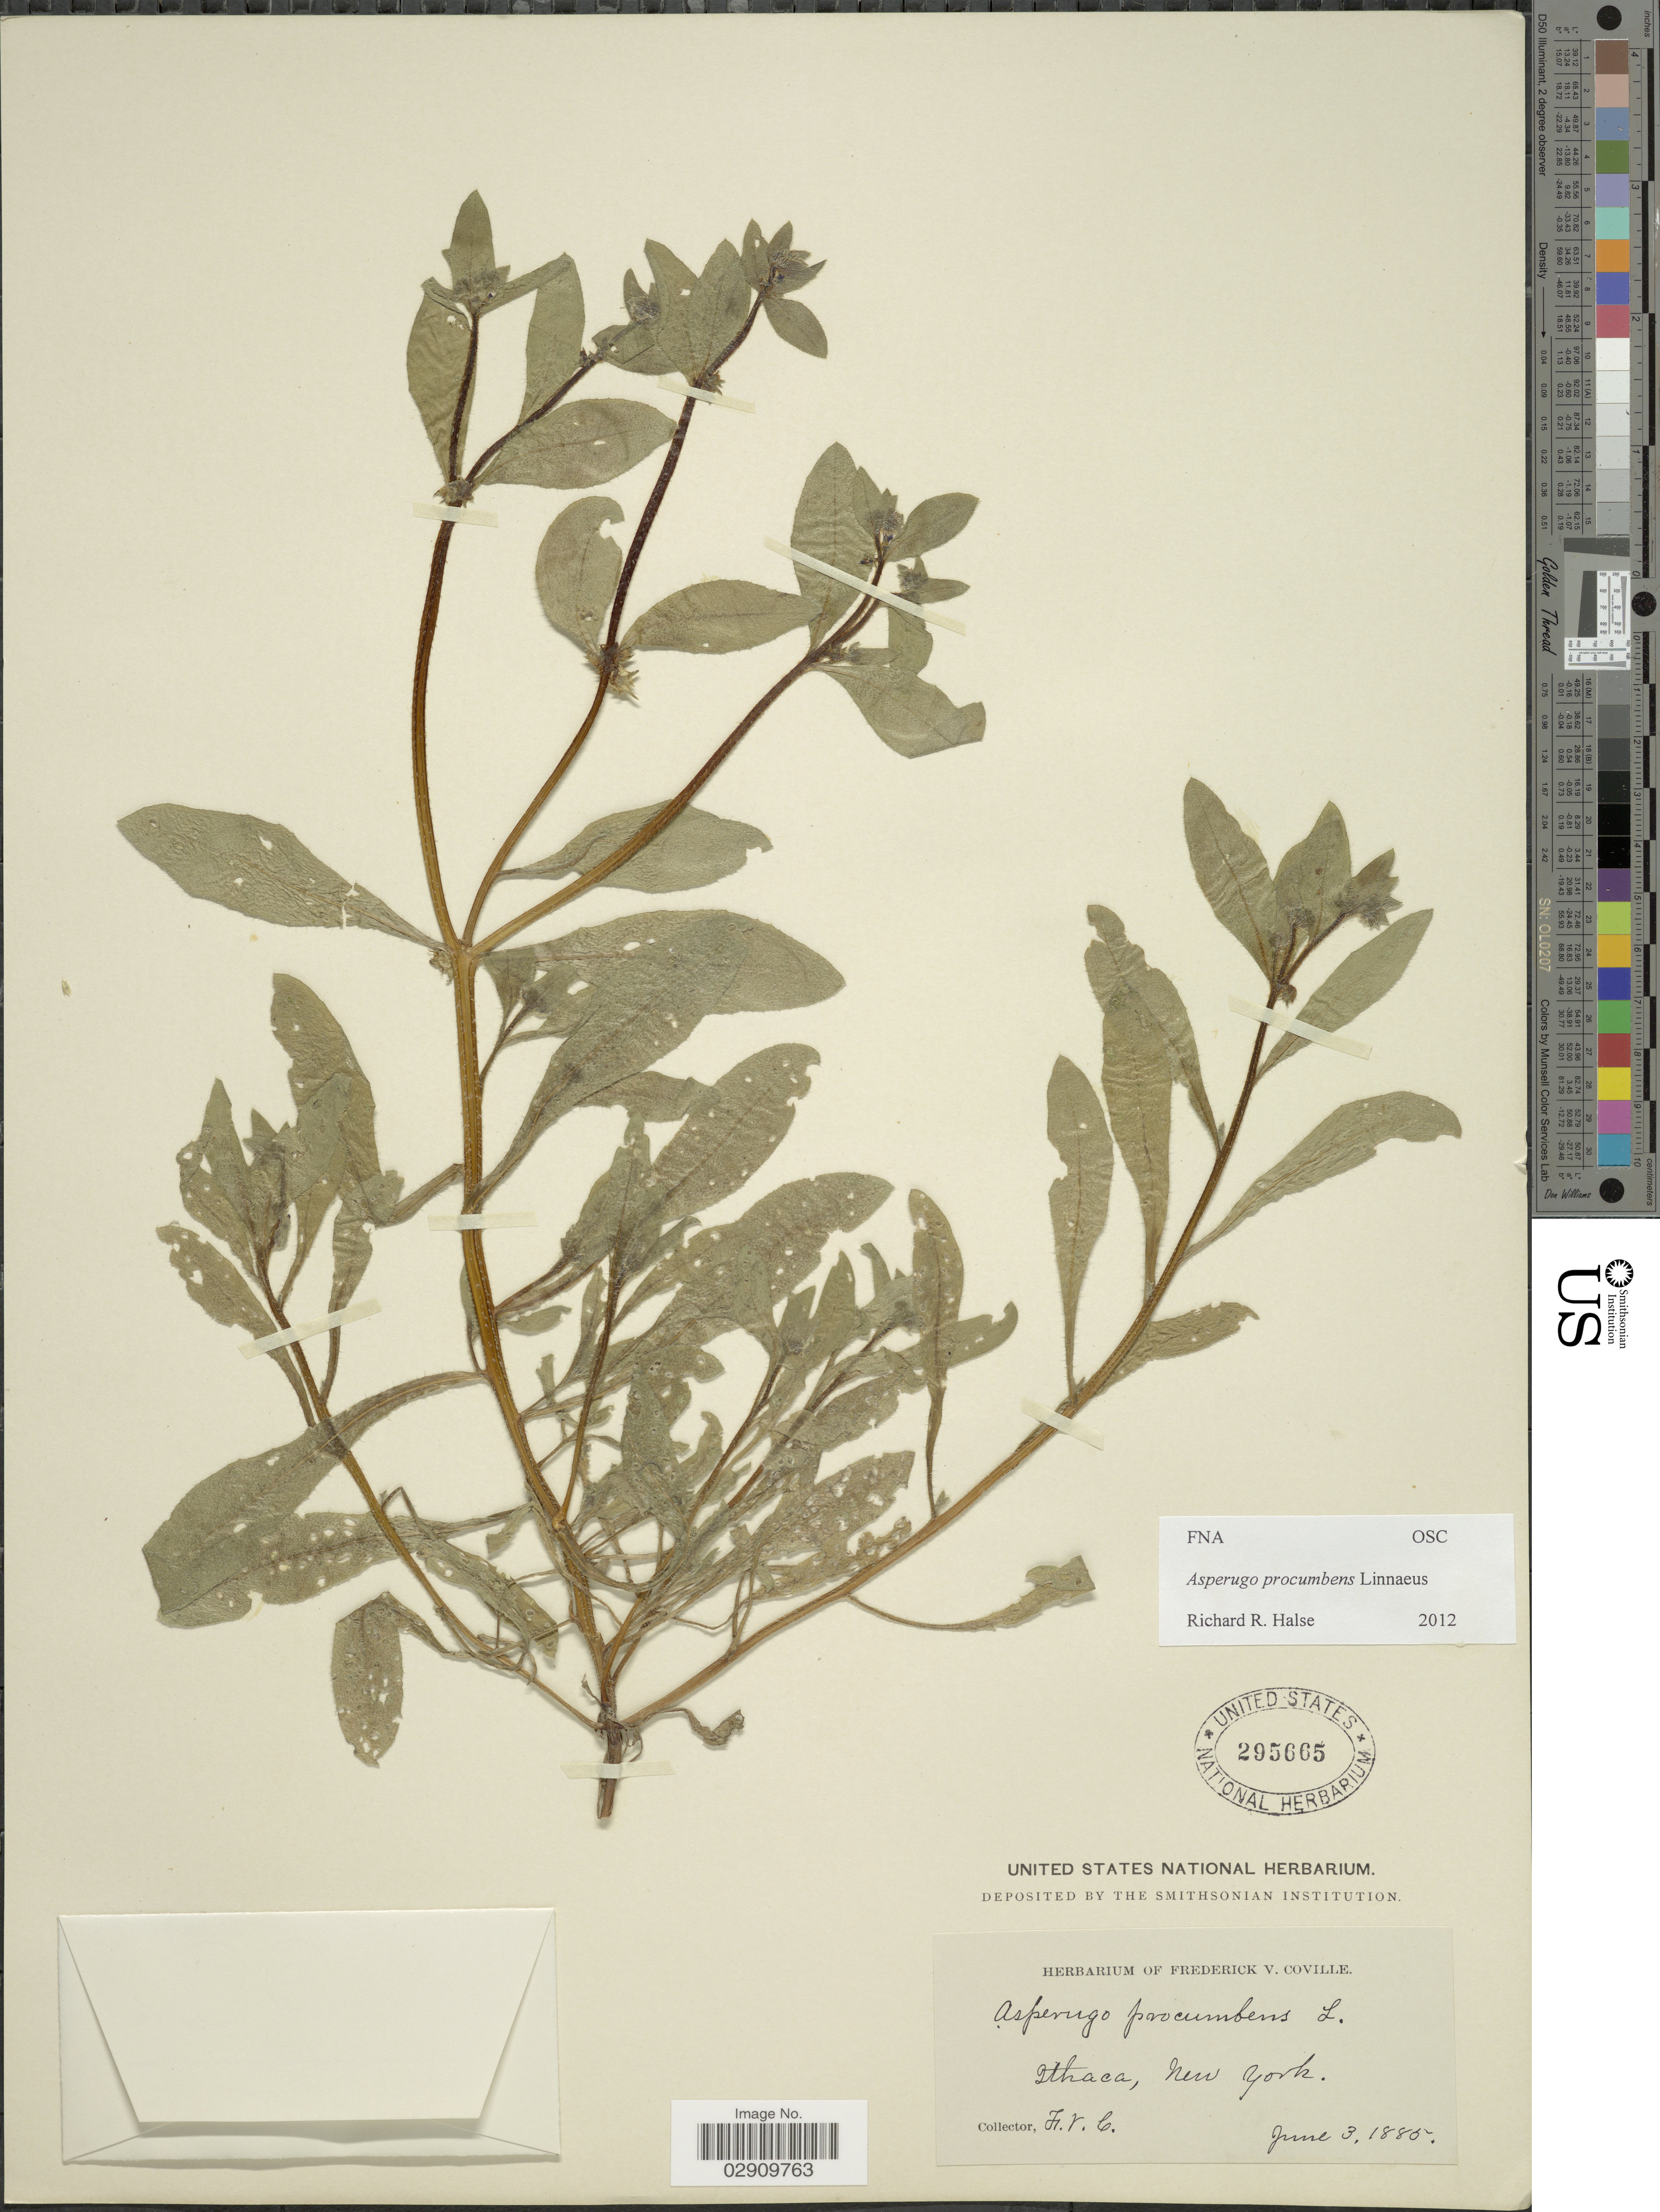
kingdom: Plantae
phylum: Tracheophyta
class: Magnoliopsida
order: Boraginales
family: Boraginaceae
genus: Asperugo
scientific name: Asperugo procumbens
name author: L.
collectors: F. V. Coville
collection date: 1885-06-03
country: United States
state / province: New York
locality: Ithaca.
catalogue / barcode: US 295665